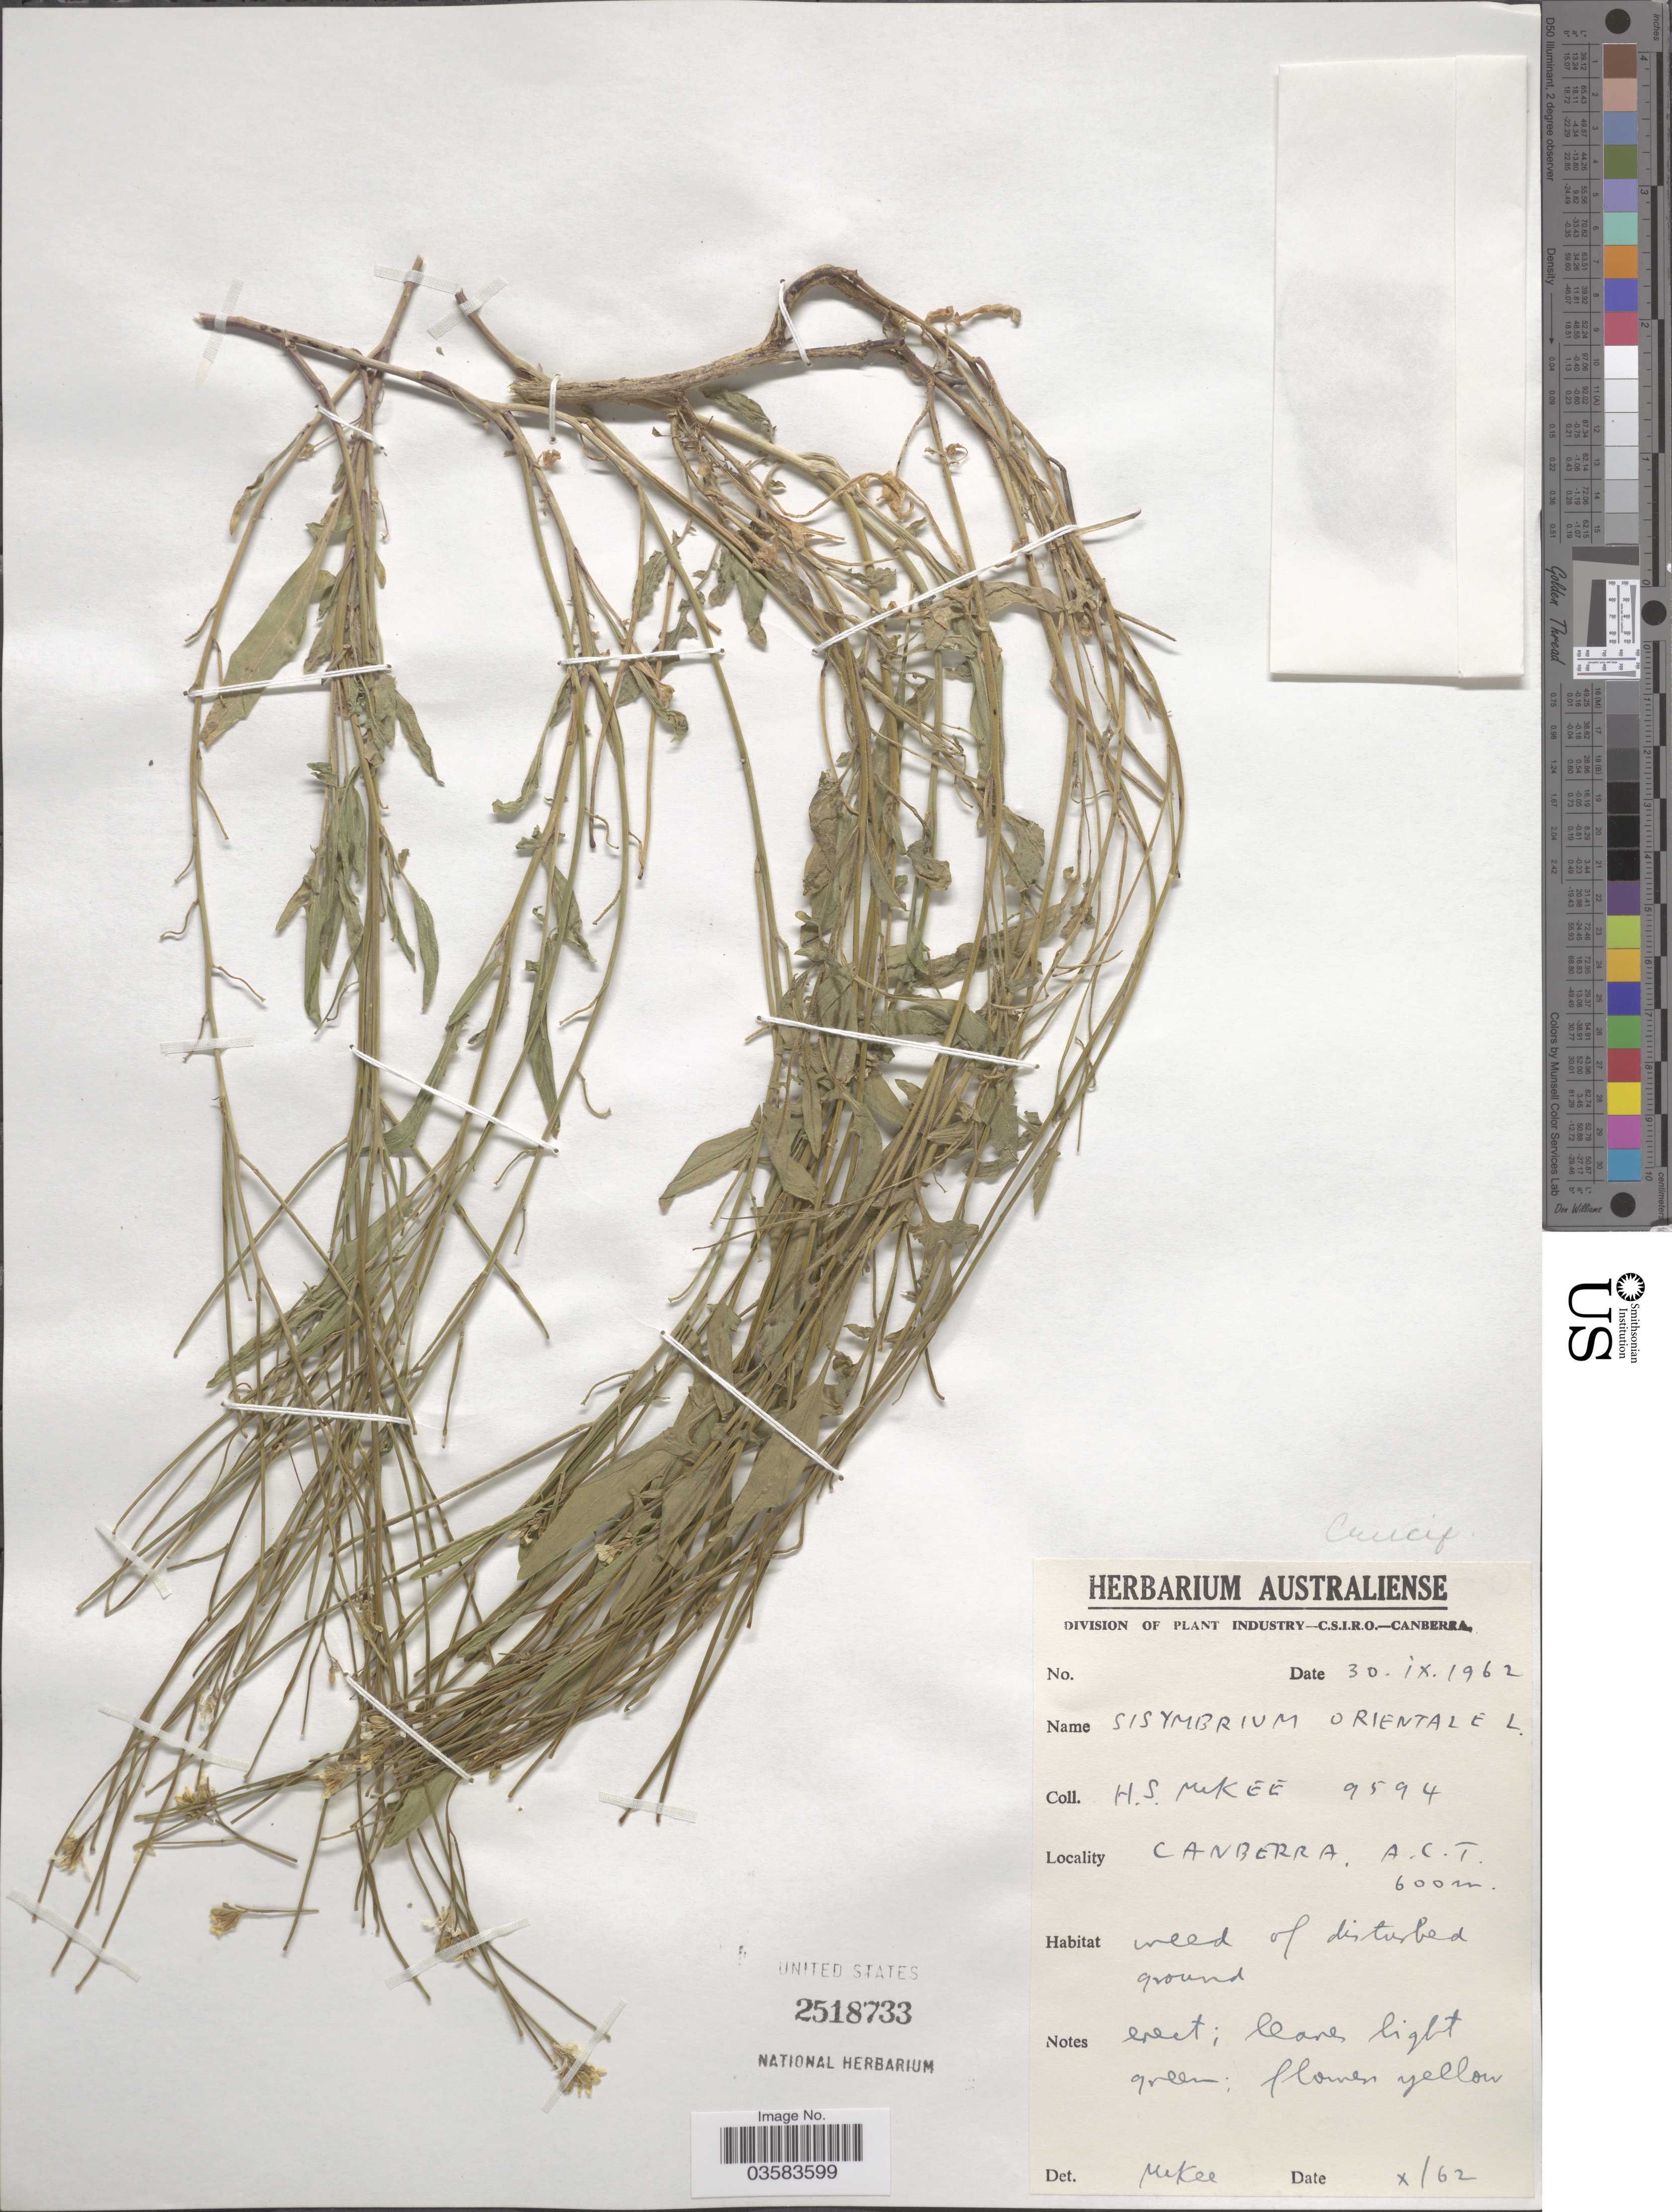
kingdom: Plantae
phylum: Tracheophyta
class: Magnoliopsida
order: Brassicales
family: Brassicaceae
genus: Sisymbrium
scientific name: Sisymbrium orientale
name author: L.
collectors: H. S. McKee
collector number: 9594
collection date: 1962-09-30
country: Australia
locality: Canberra, A.C.T.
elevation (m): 600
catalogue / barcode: US 2518733